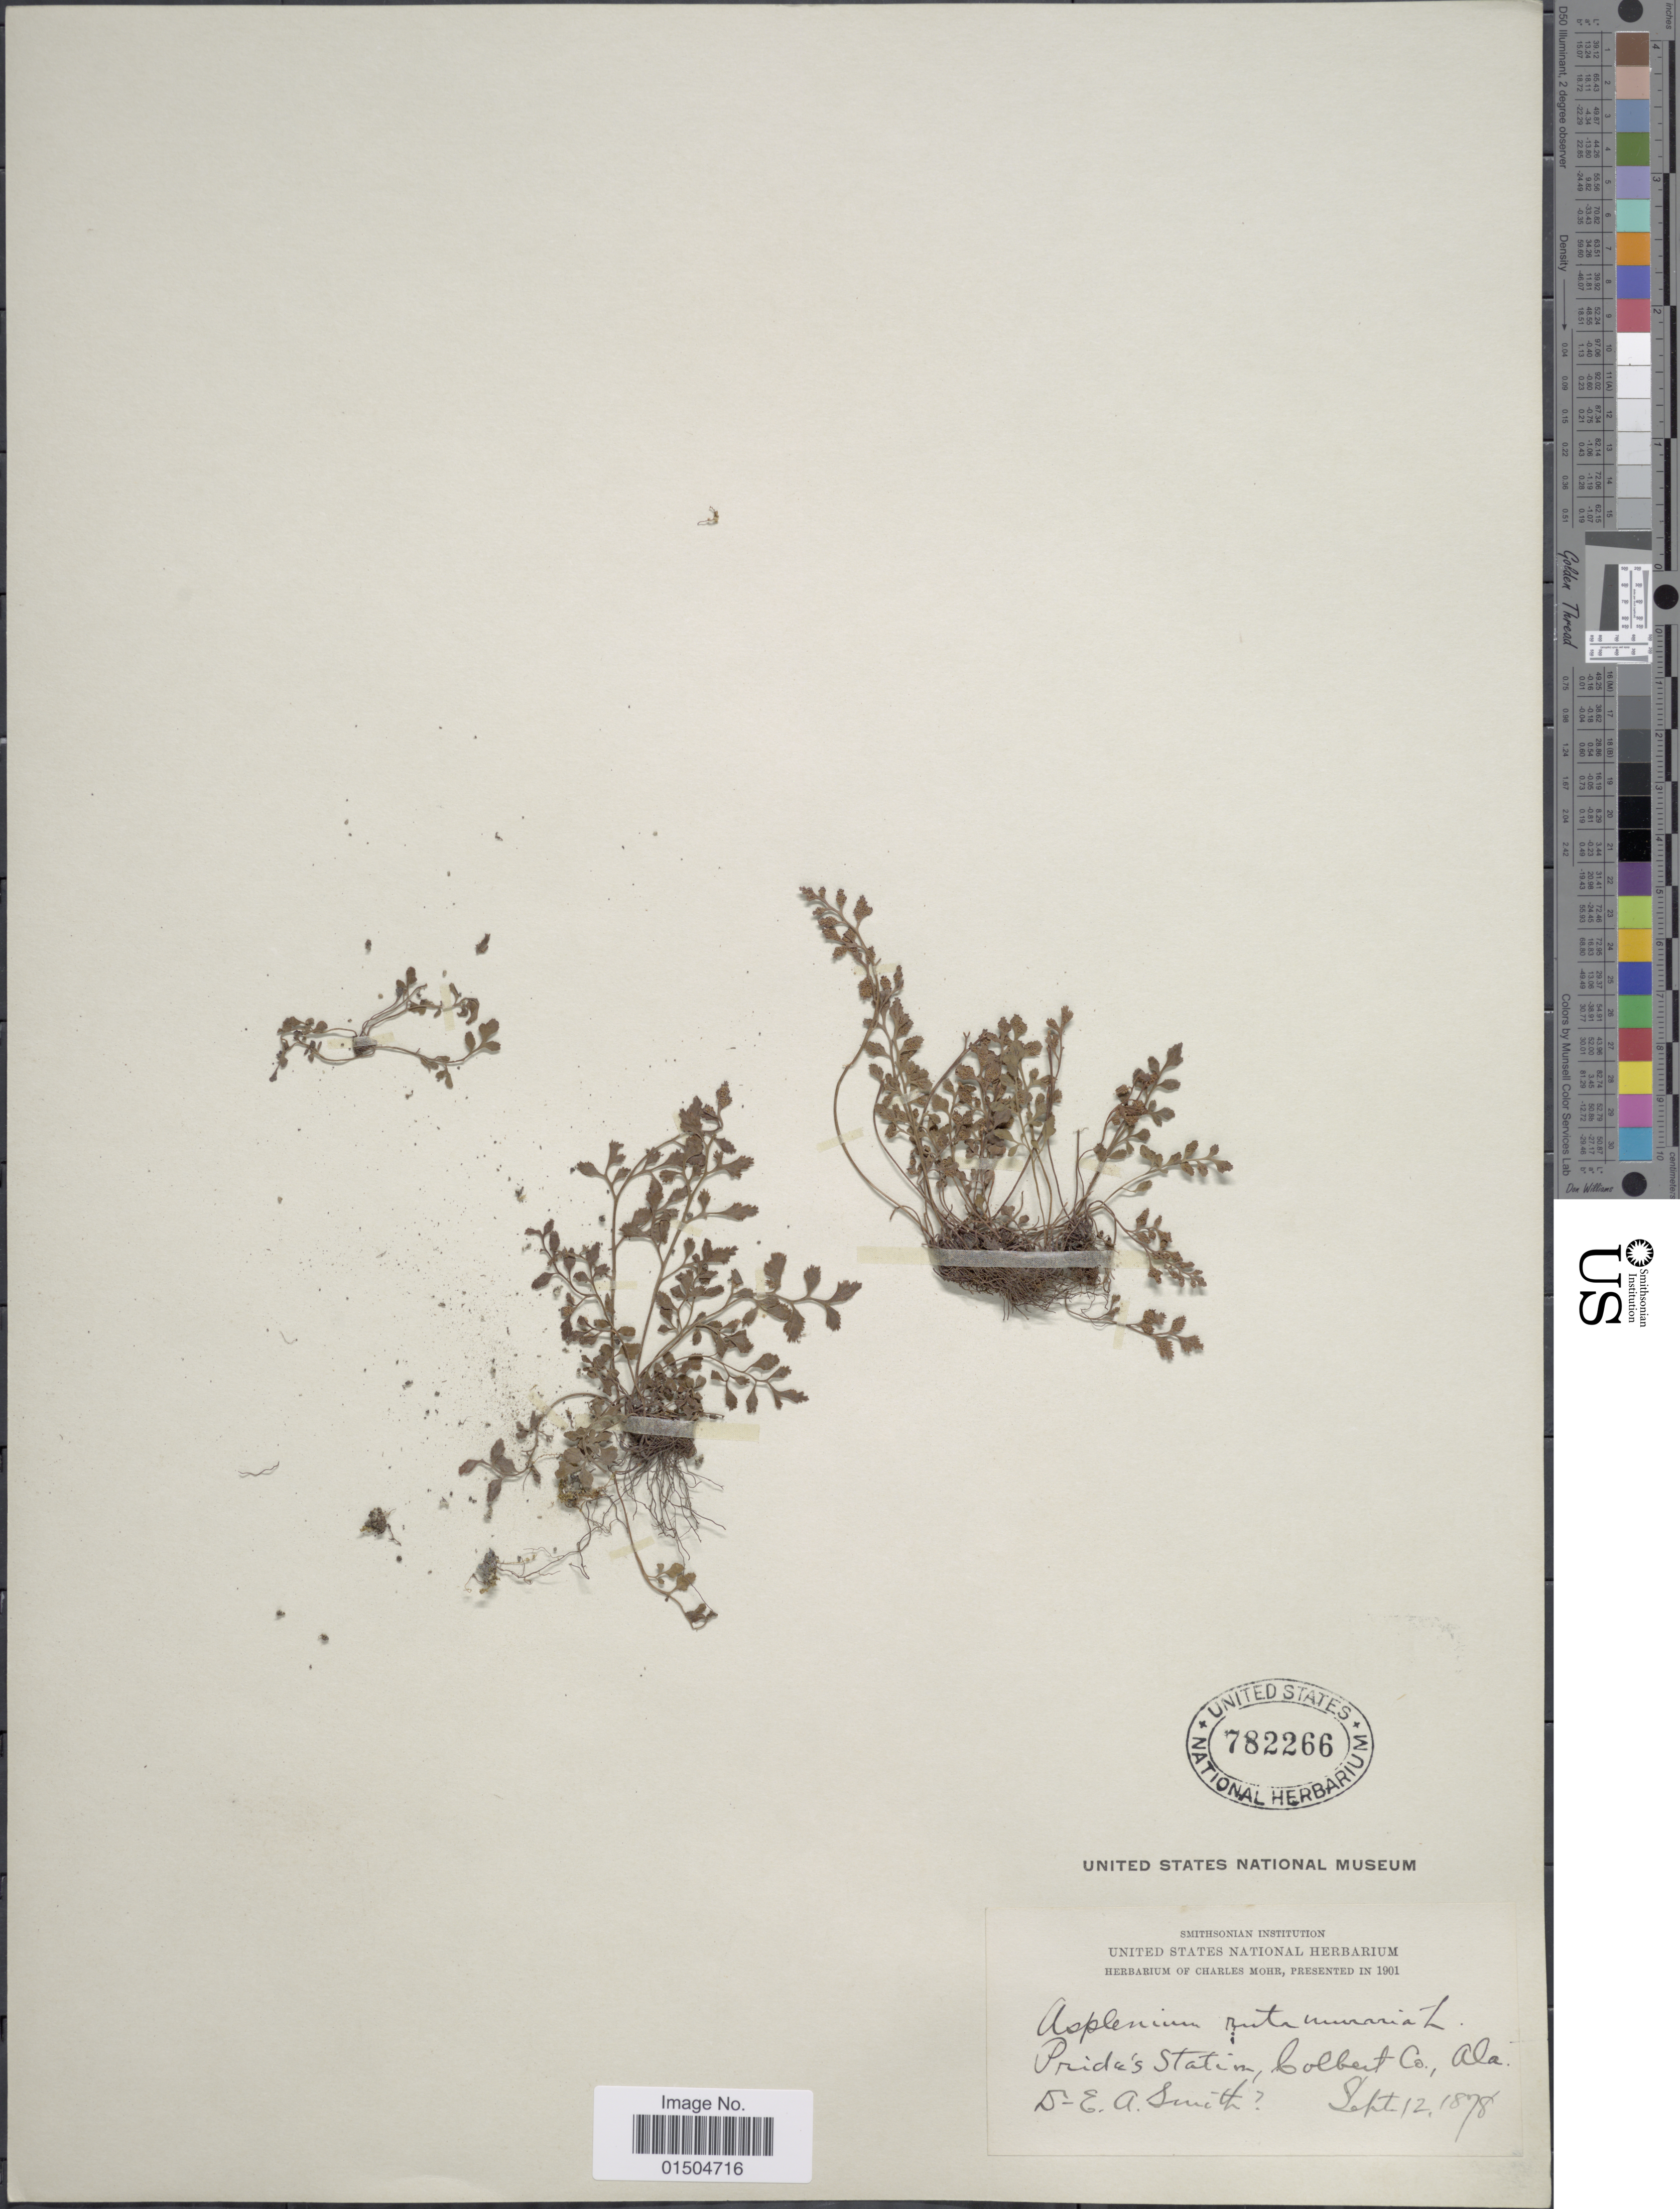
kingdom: Plantae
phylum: Tracheophyta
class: Polypodiopsida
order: Polypodiales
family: Aspleniaceae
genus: Asplenium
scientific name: Asplenium ruta-muraria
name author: L.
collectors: D. Smith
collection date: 1878-09-12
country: United States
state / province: Alabama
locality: Prida's Station, Colbert Co.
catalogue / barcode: US 782266